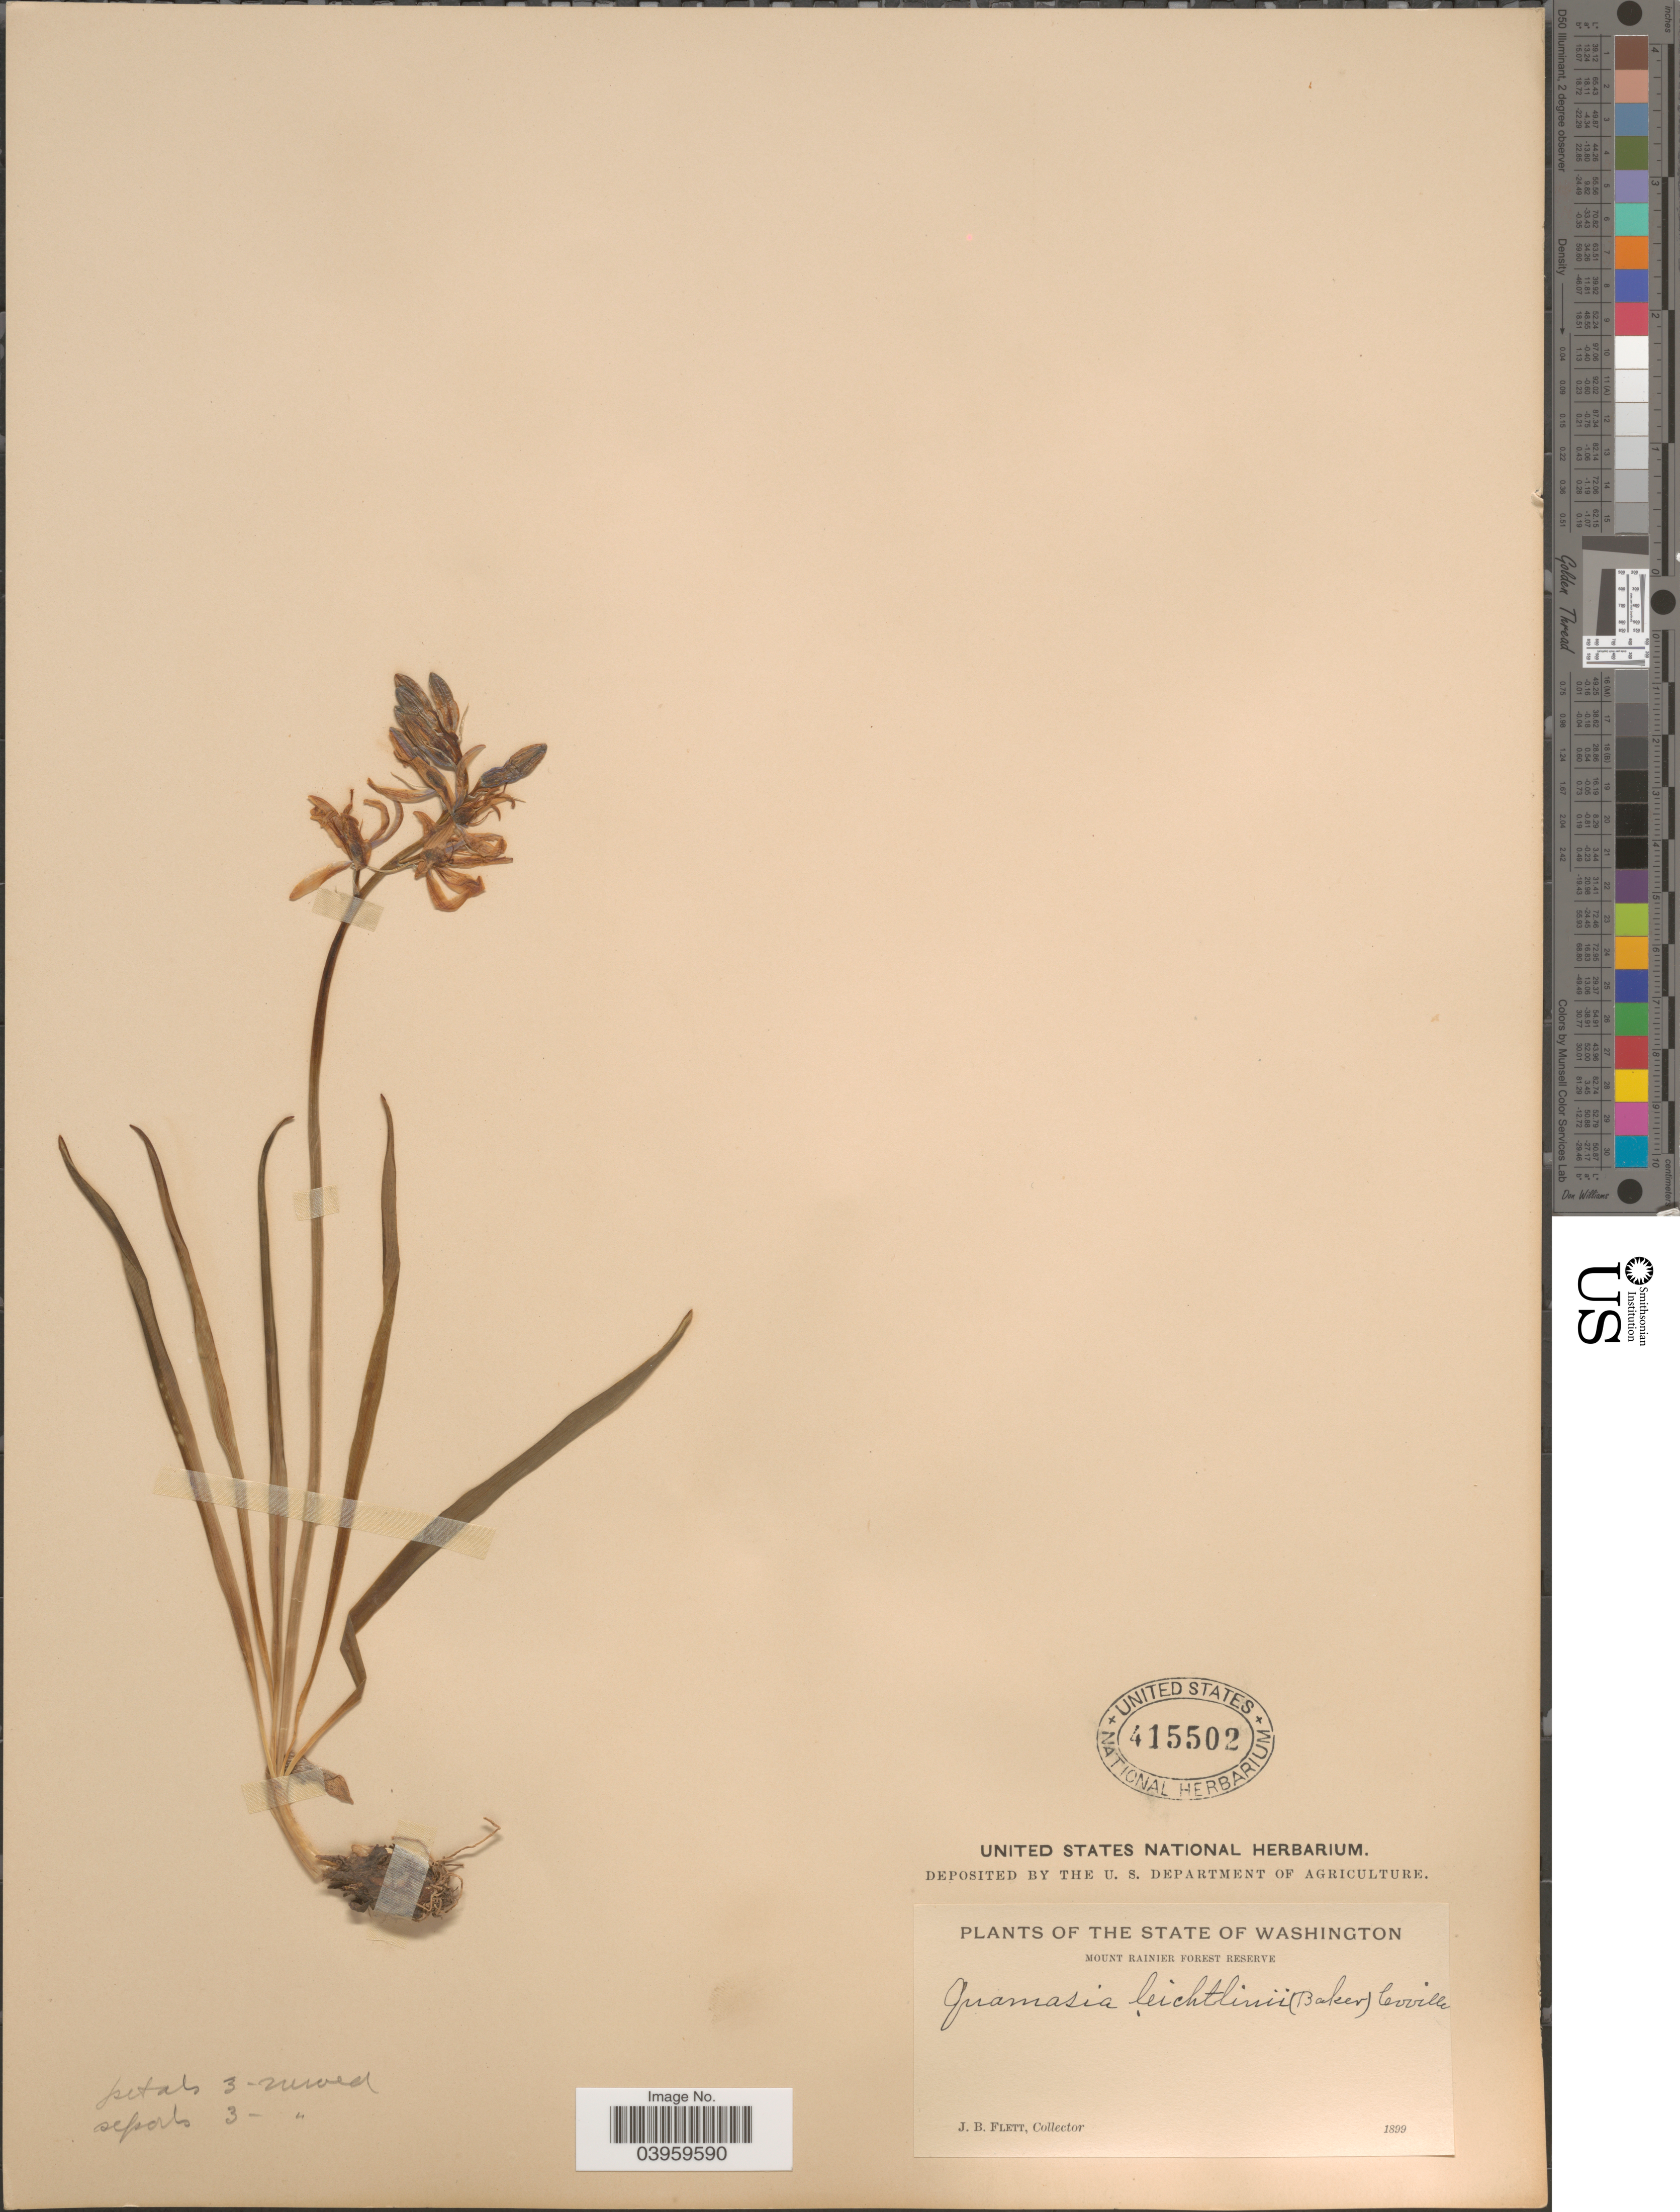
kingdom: Plantae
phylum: Tracheophyta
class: Liliopsida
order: Asparagales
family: Asparagaceae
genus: Camassia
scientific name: Camassia quamash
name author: (Pursh) Greene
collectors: J. Flett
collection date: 1899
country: United States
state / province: Washington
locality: Mount Rainier Forest Reserve.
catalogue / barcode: US 415502